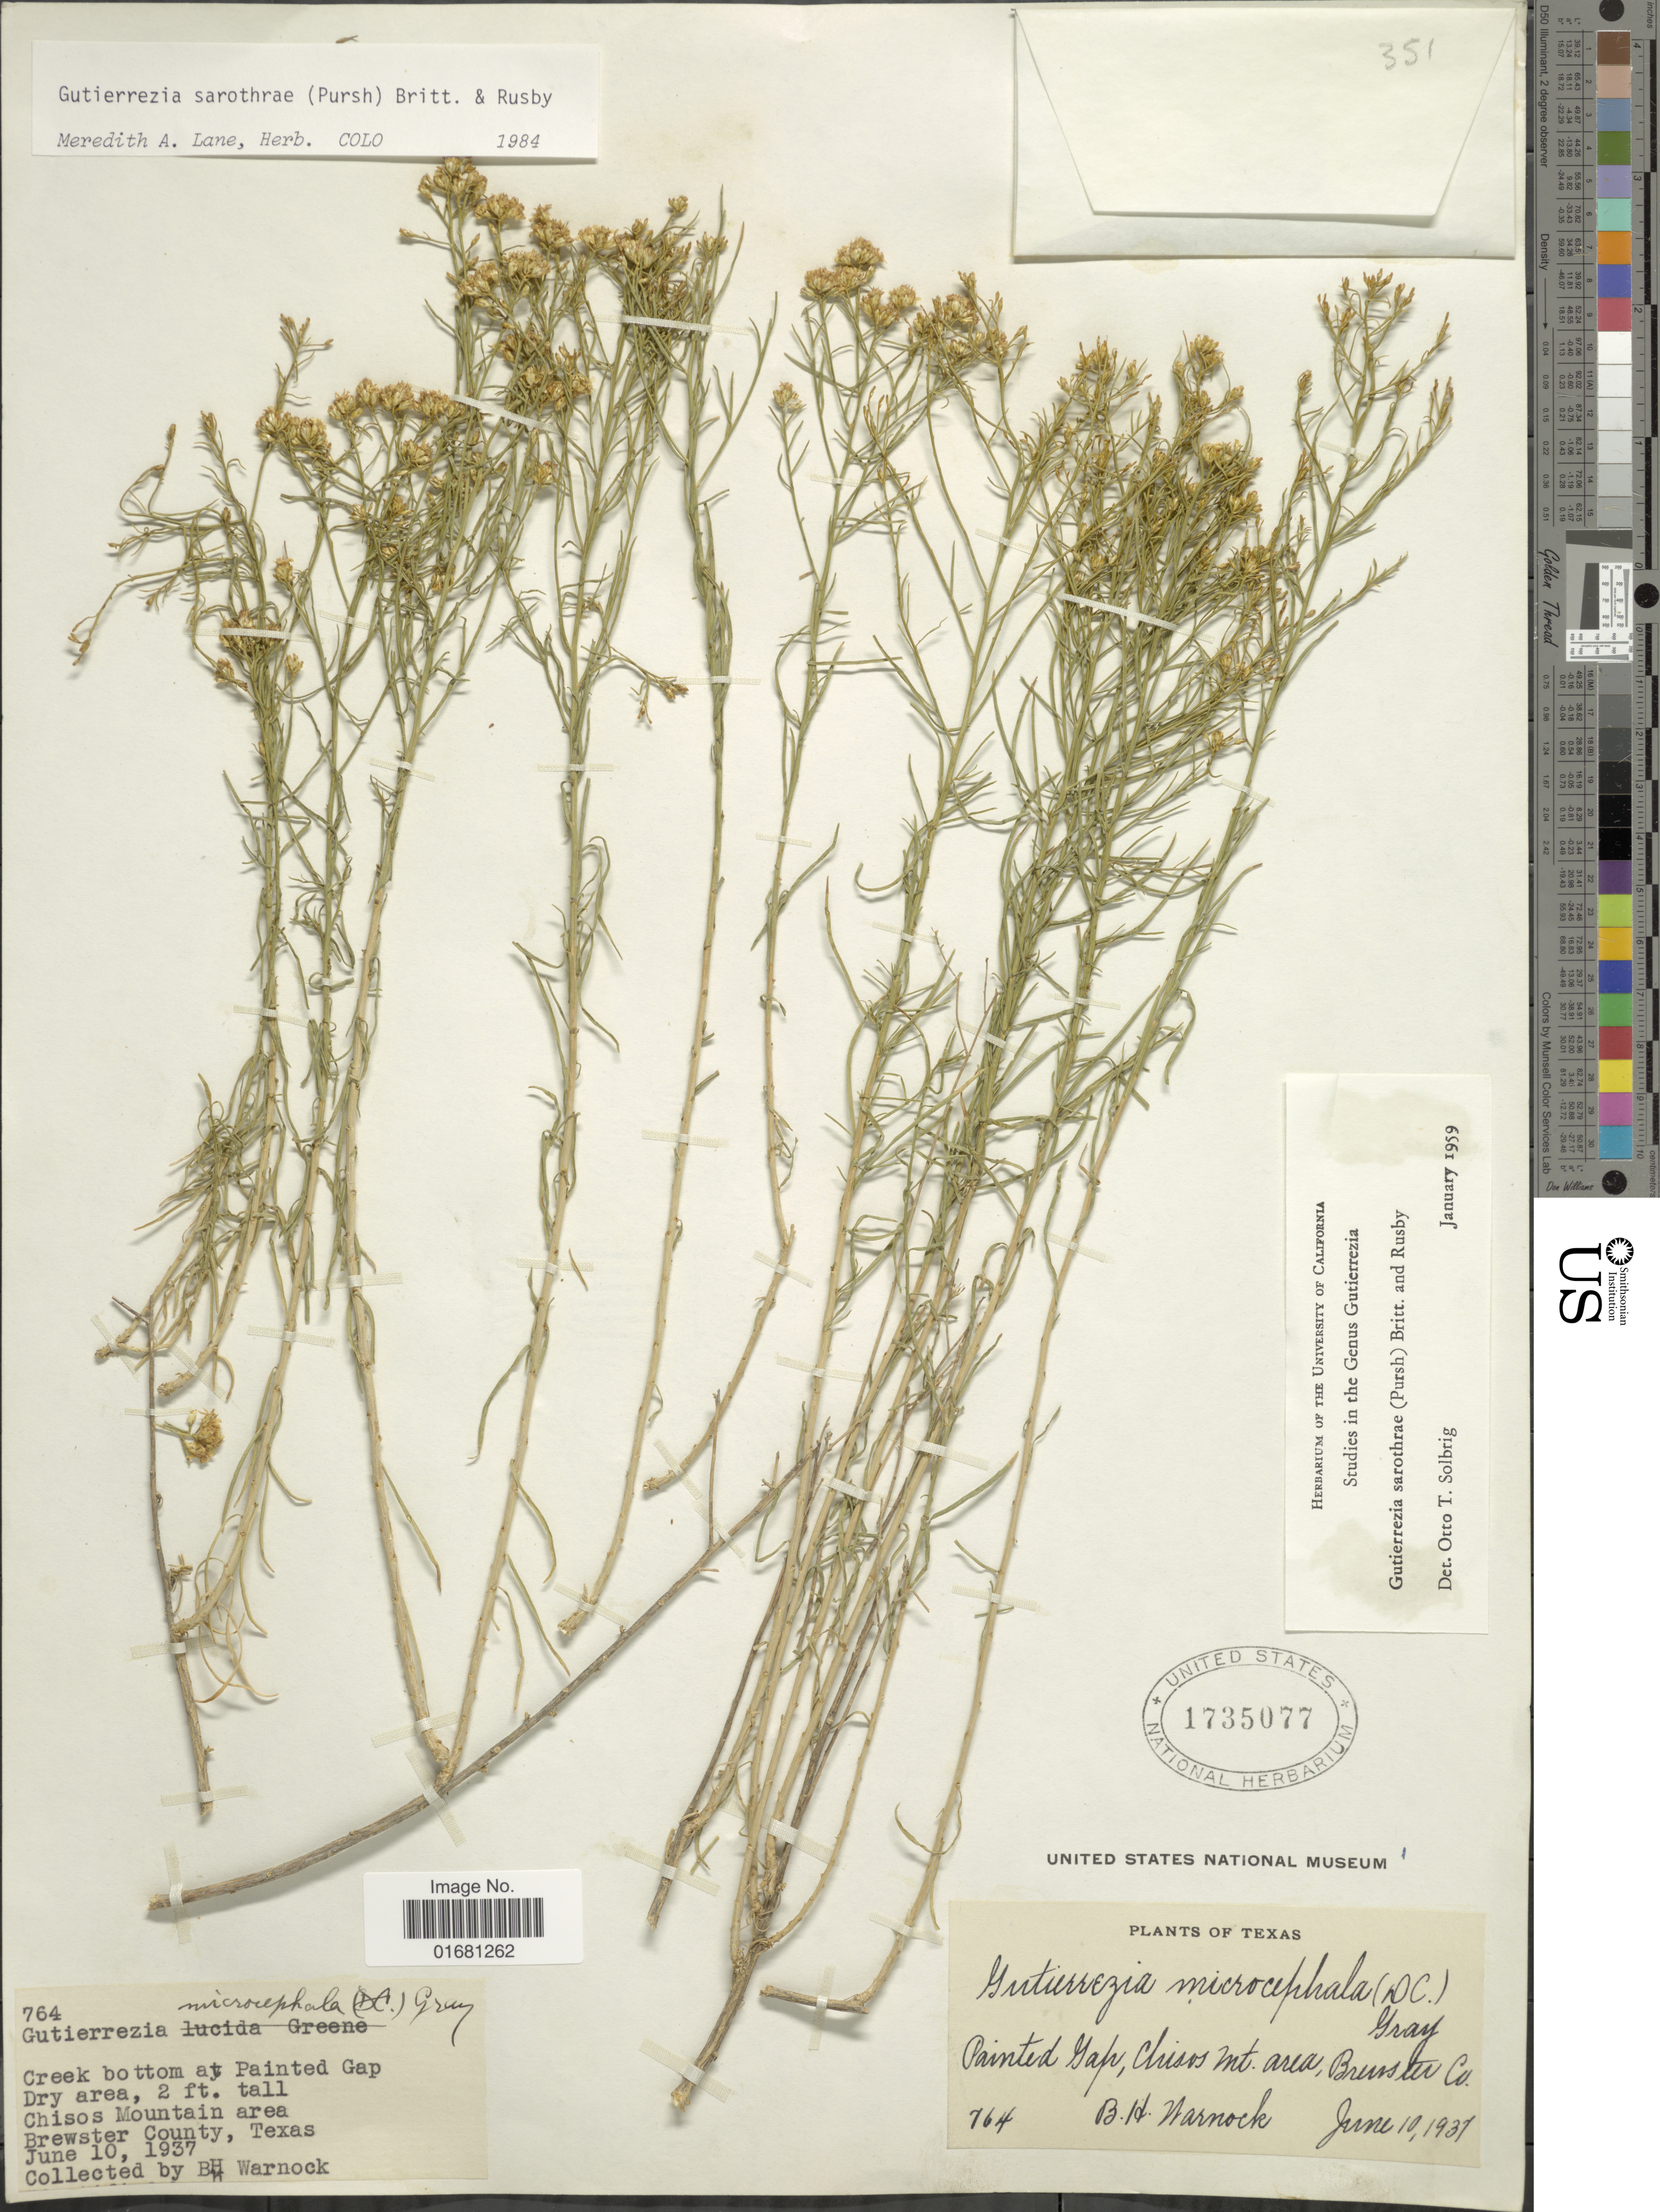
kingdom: Plantae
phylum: Tracheophyta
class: Magnoliopsida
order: Asterales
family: Asteraceae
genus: Gutierrezia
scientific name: Gutierrezia sarothrae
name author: (Pursh) Britton & Rusby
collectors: B. H. Warnock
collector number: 764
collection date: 1937-06-10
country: United States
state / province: Texas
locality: Texas. Painted Yap, Chisos mt. area, Brunster Co. Creek bottom at Painted Gap. Chisos Mountain area Brewster County, Texas.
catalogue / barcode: US 1735077